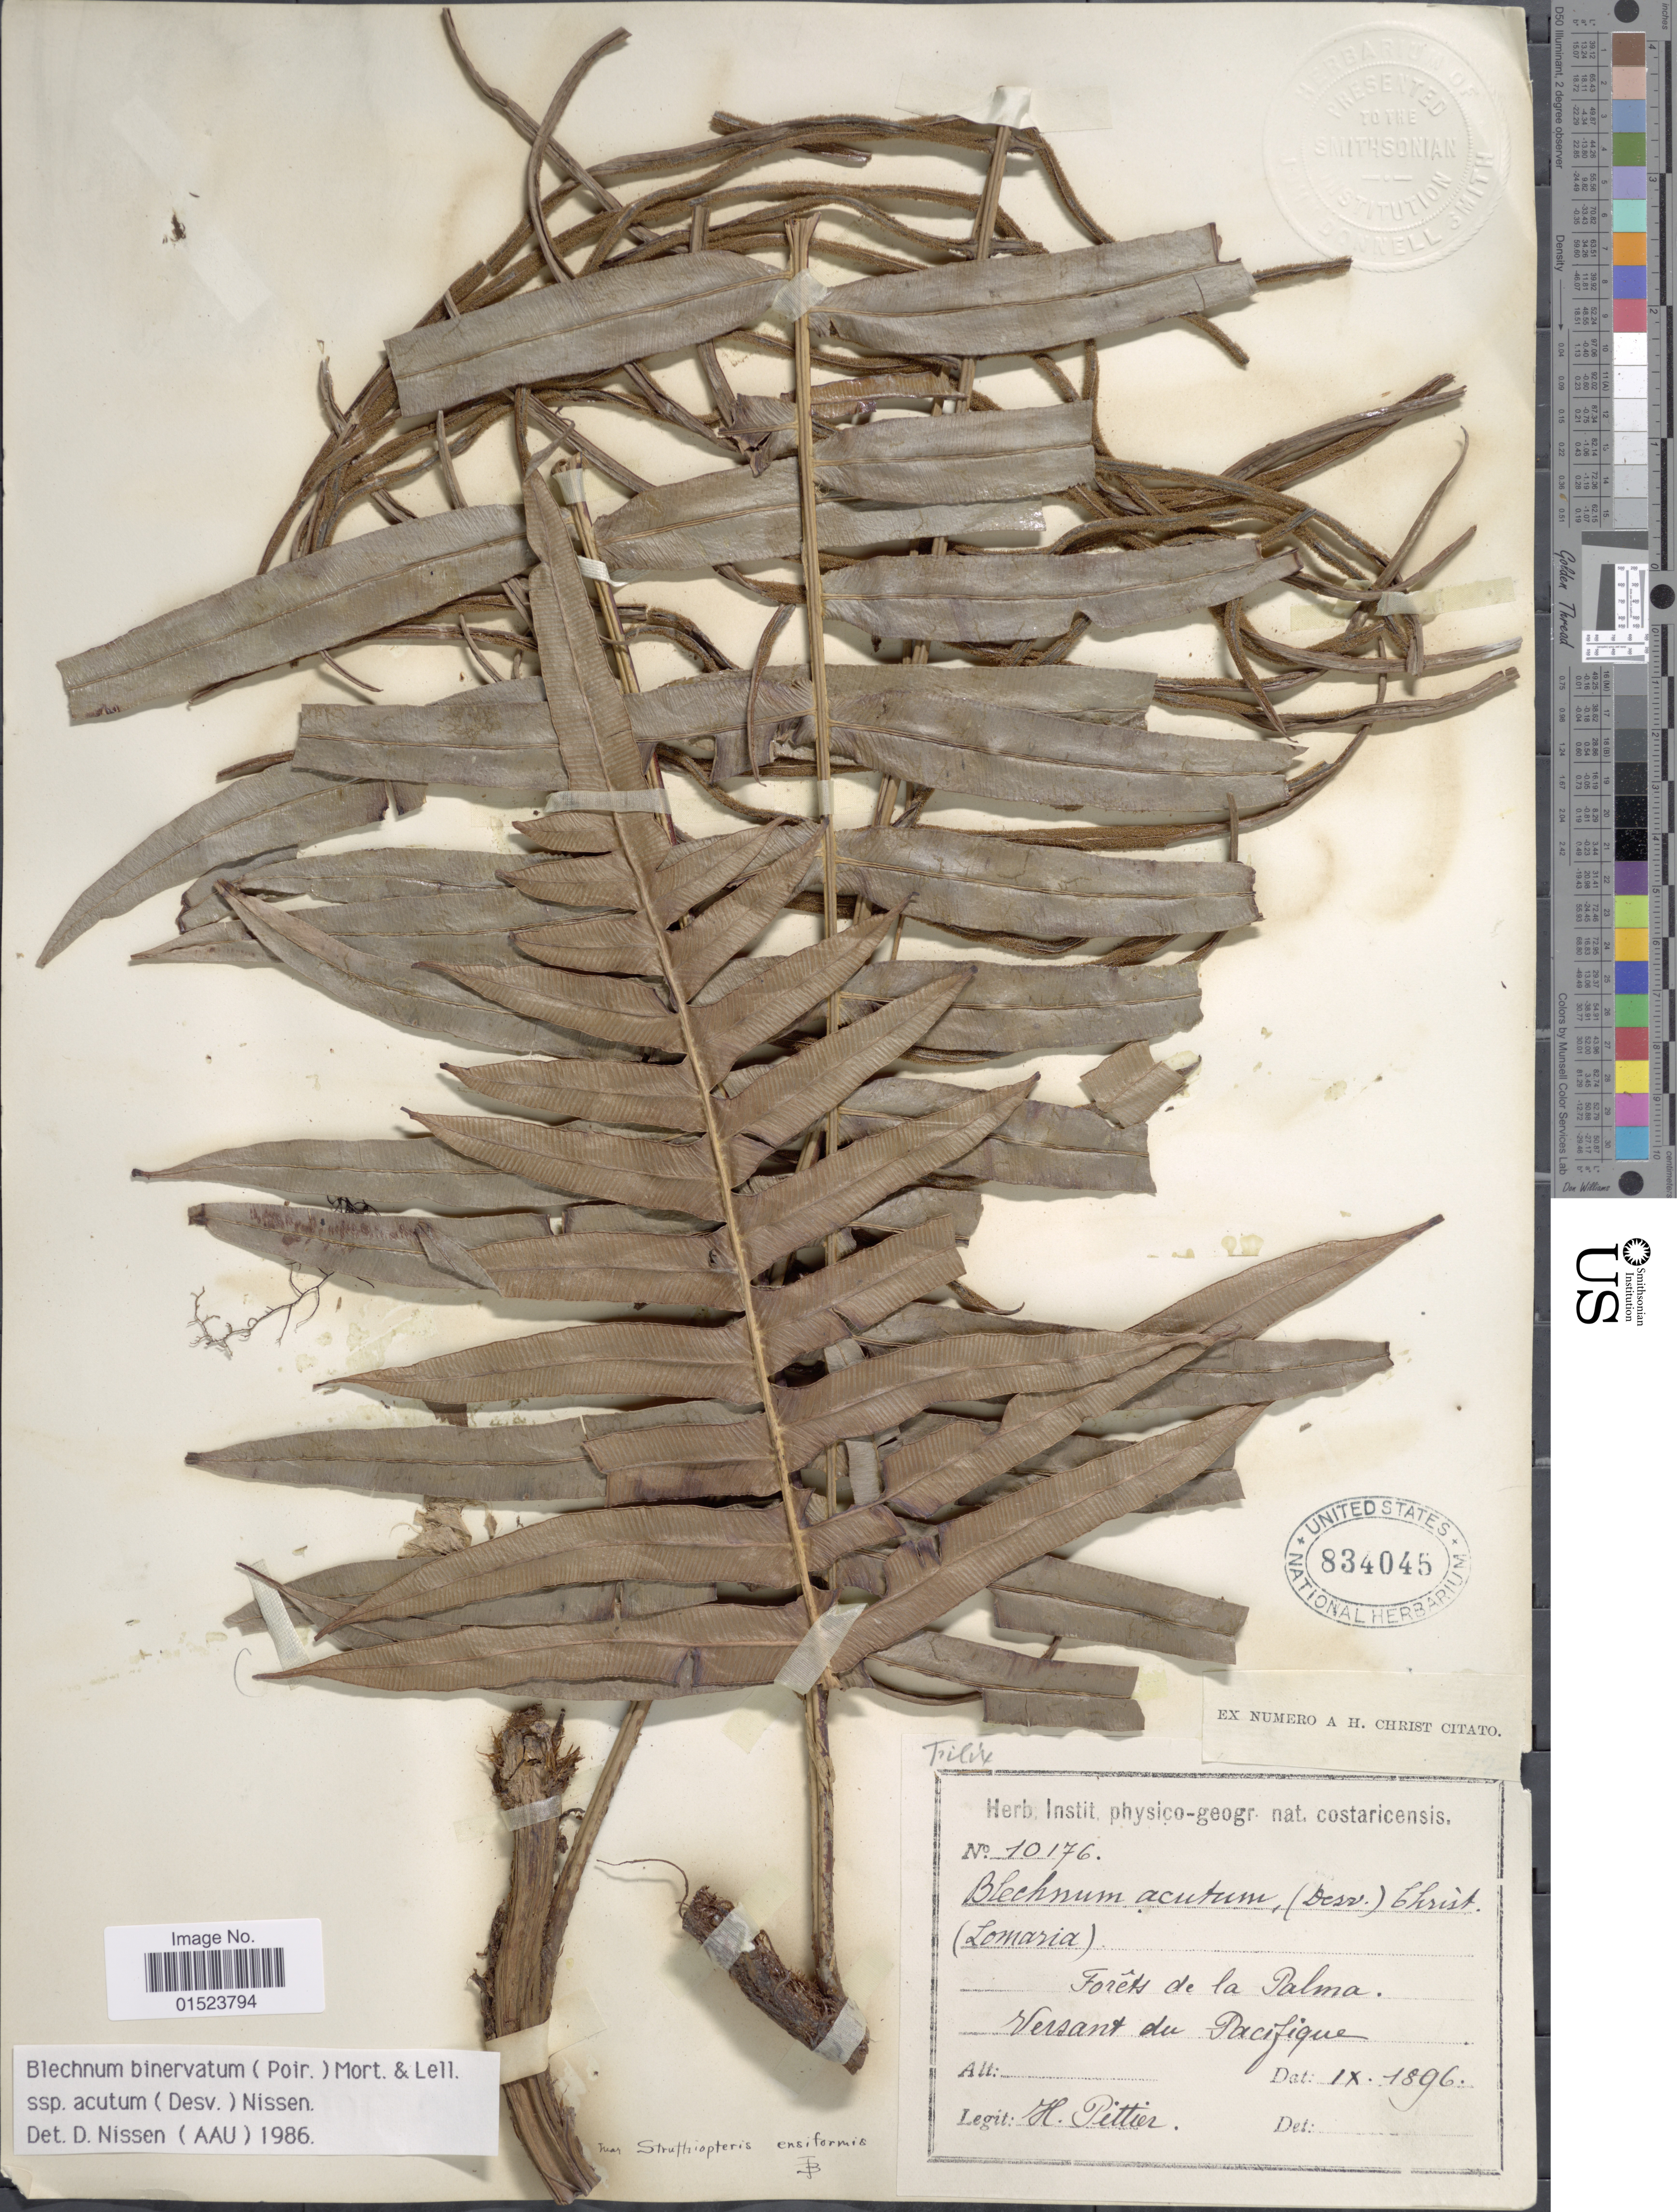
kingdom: Plantae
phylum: Tracheophyta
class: Polypodiopsida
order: Polypodiales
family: Blechnaceae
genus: Blechnum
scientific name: Blechnum ensiforme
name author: (Liebm.) C. Chr.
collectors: H. F. Pittier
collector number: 10176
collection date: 1896-09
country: Costa Rica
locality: Forêts de la Palma, Versant du Pacifique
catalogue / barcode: US 834045